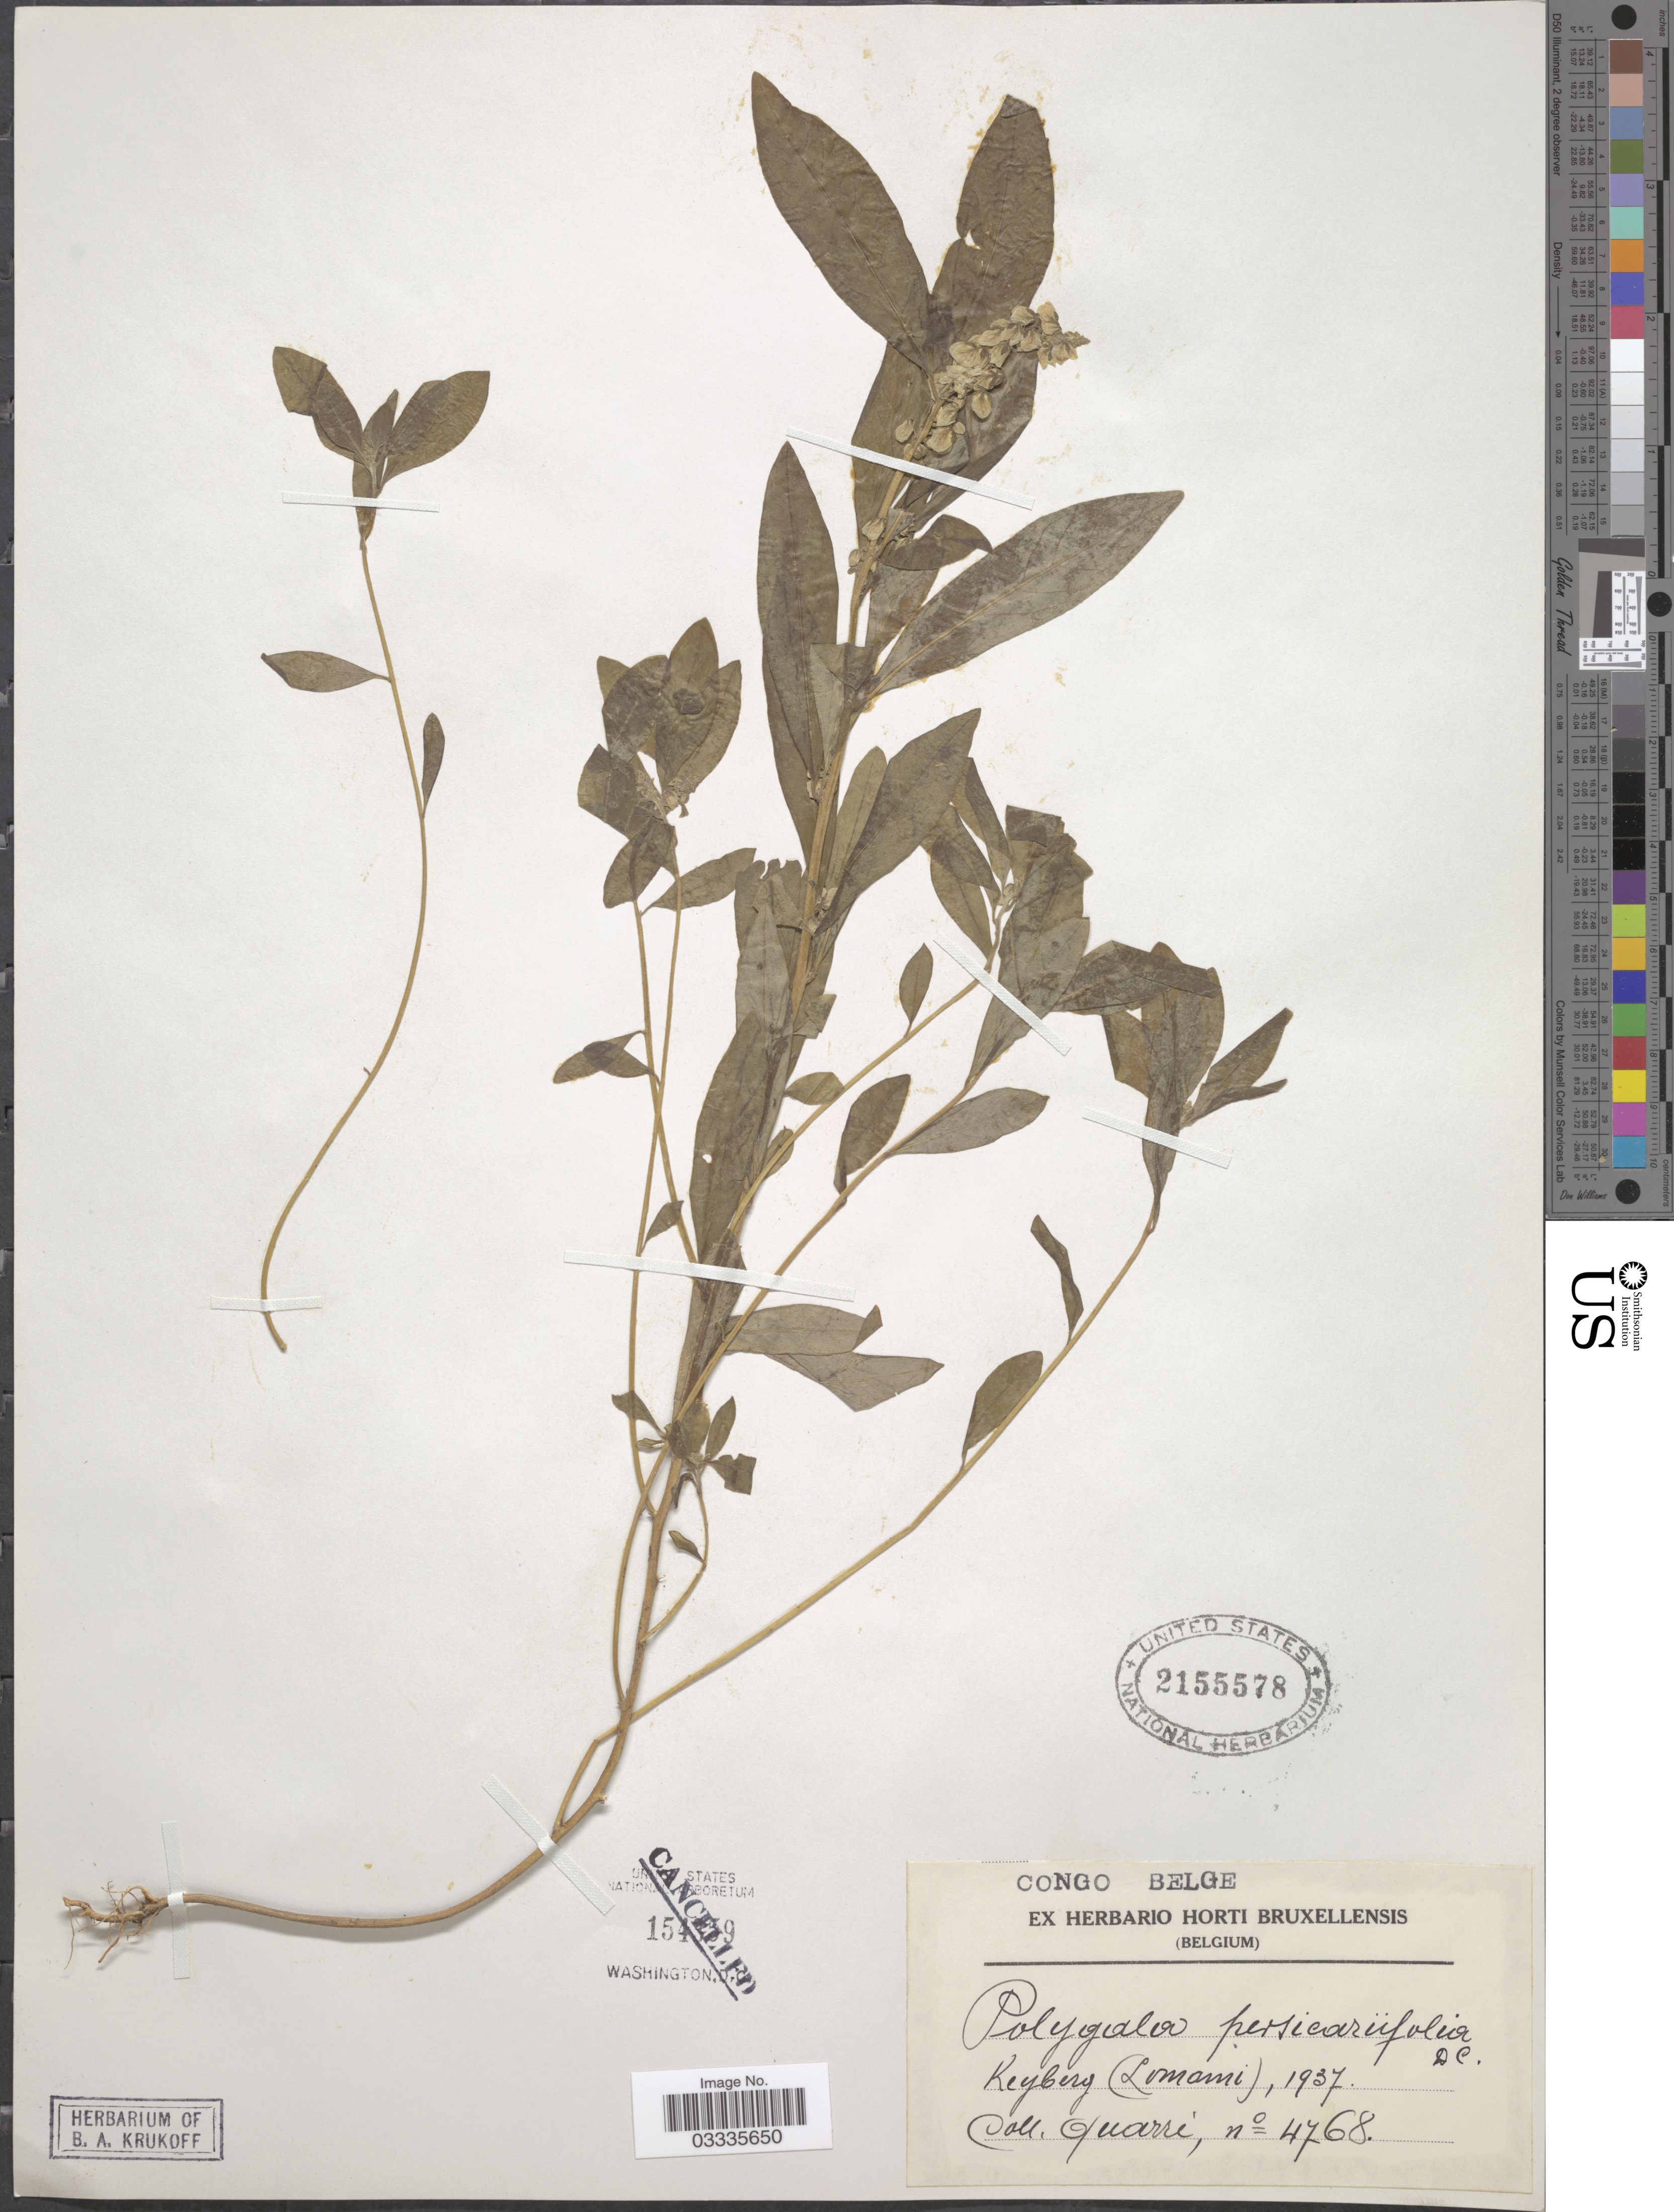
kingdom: Plantae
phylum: Tracheophyta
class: Magnoliopsida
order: Fabales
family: Polygalaceae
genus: Polygala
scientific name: Polygala persicariifolia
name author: DC.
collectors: -. Quarre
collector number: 4768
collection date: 1937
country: Congo, Democratic Republic of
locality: Congo Belge. Keyberg (Lomami).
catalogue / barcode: US 2155578